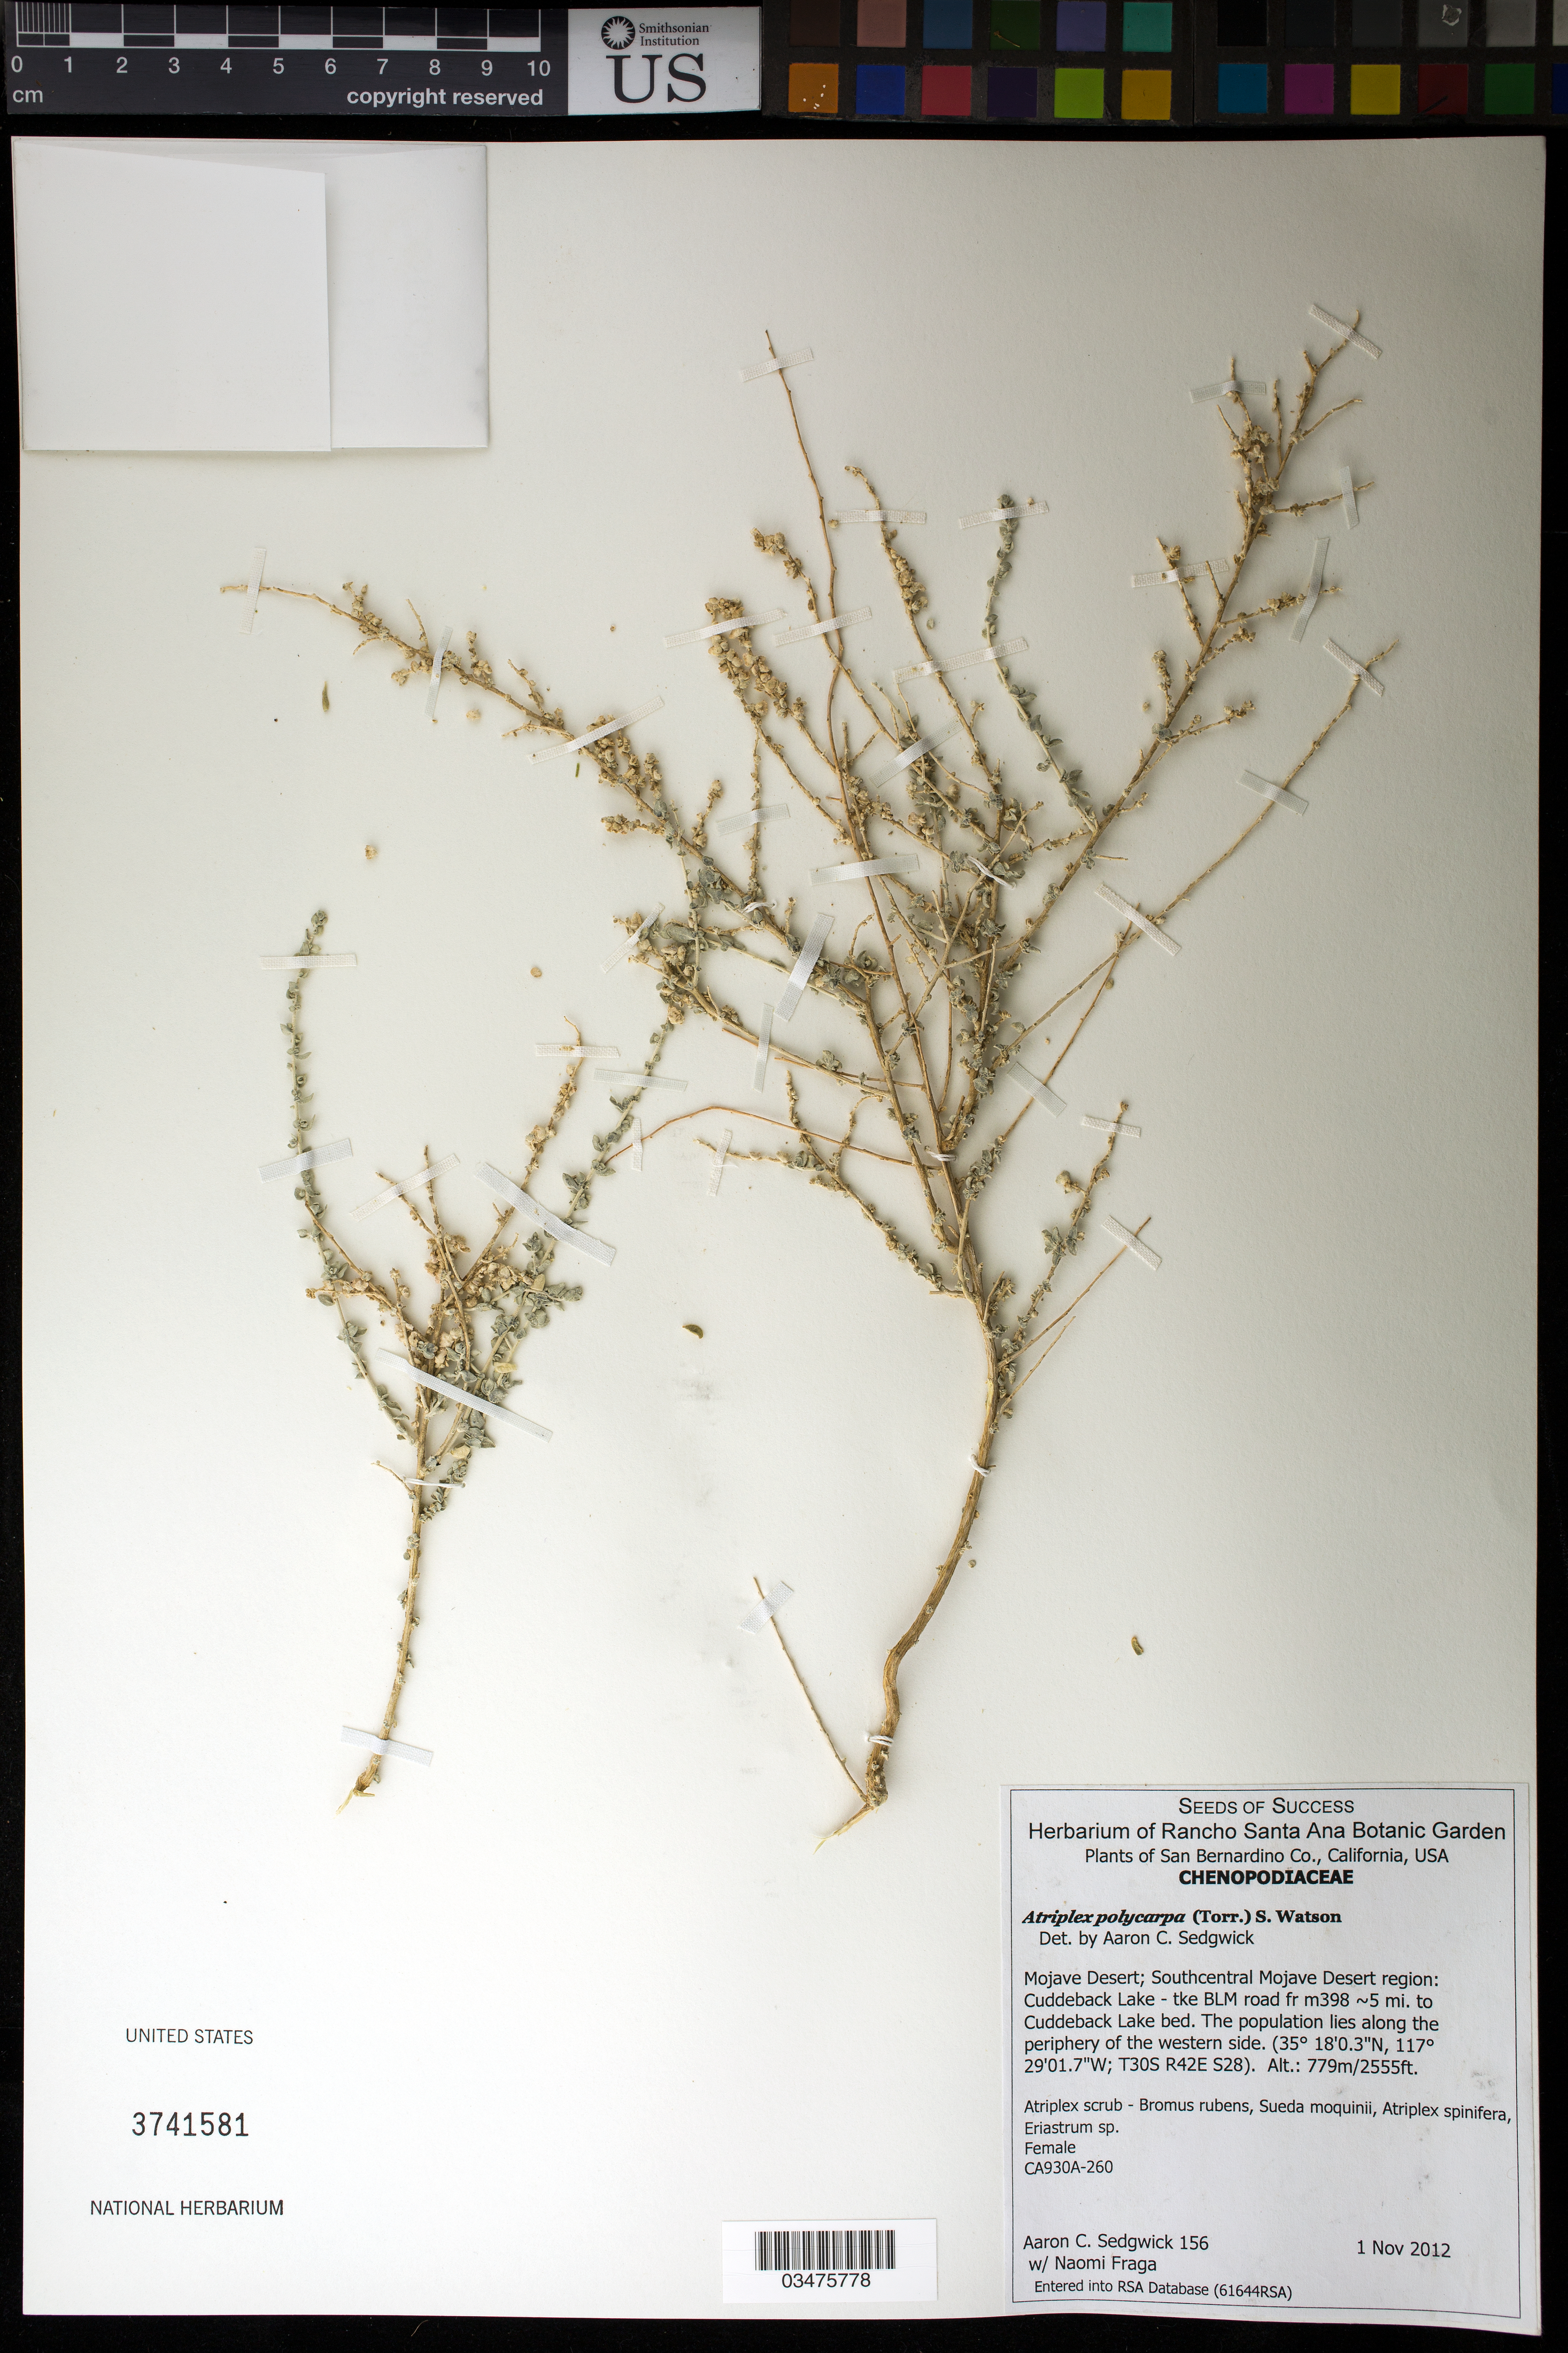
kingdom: Plantae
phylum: Tracheophyta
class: Magnoliopsida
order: Caryophyllales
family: Amaranthaceae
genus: Atriplex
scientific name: Atriplex polycarpa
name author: (Torr.) S. Watson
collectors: A. Sedgwick & N. Fraga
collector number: CA930A-260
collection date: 2012-11-01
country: United States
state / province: California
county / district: San Bernardino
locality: Southcentral Mojave Desert, Cuddeback Lake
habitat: Atriplex scrub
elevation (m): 779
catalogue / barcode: US 3741581